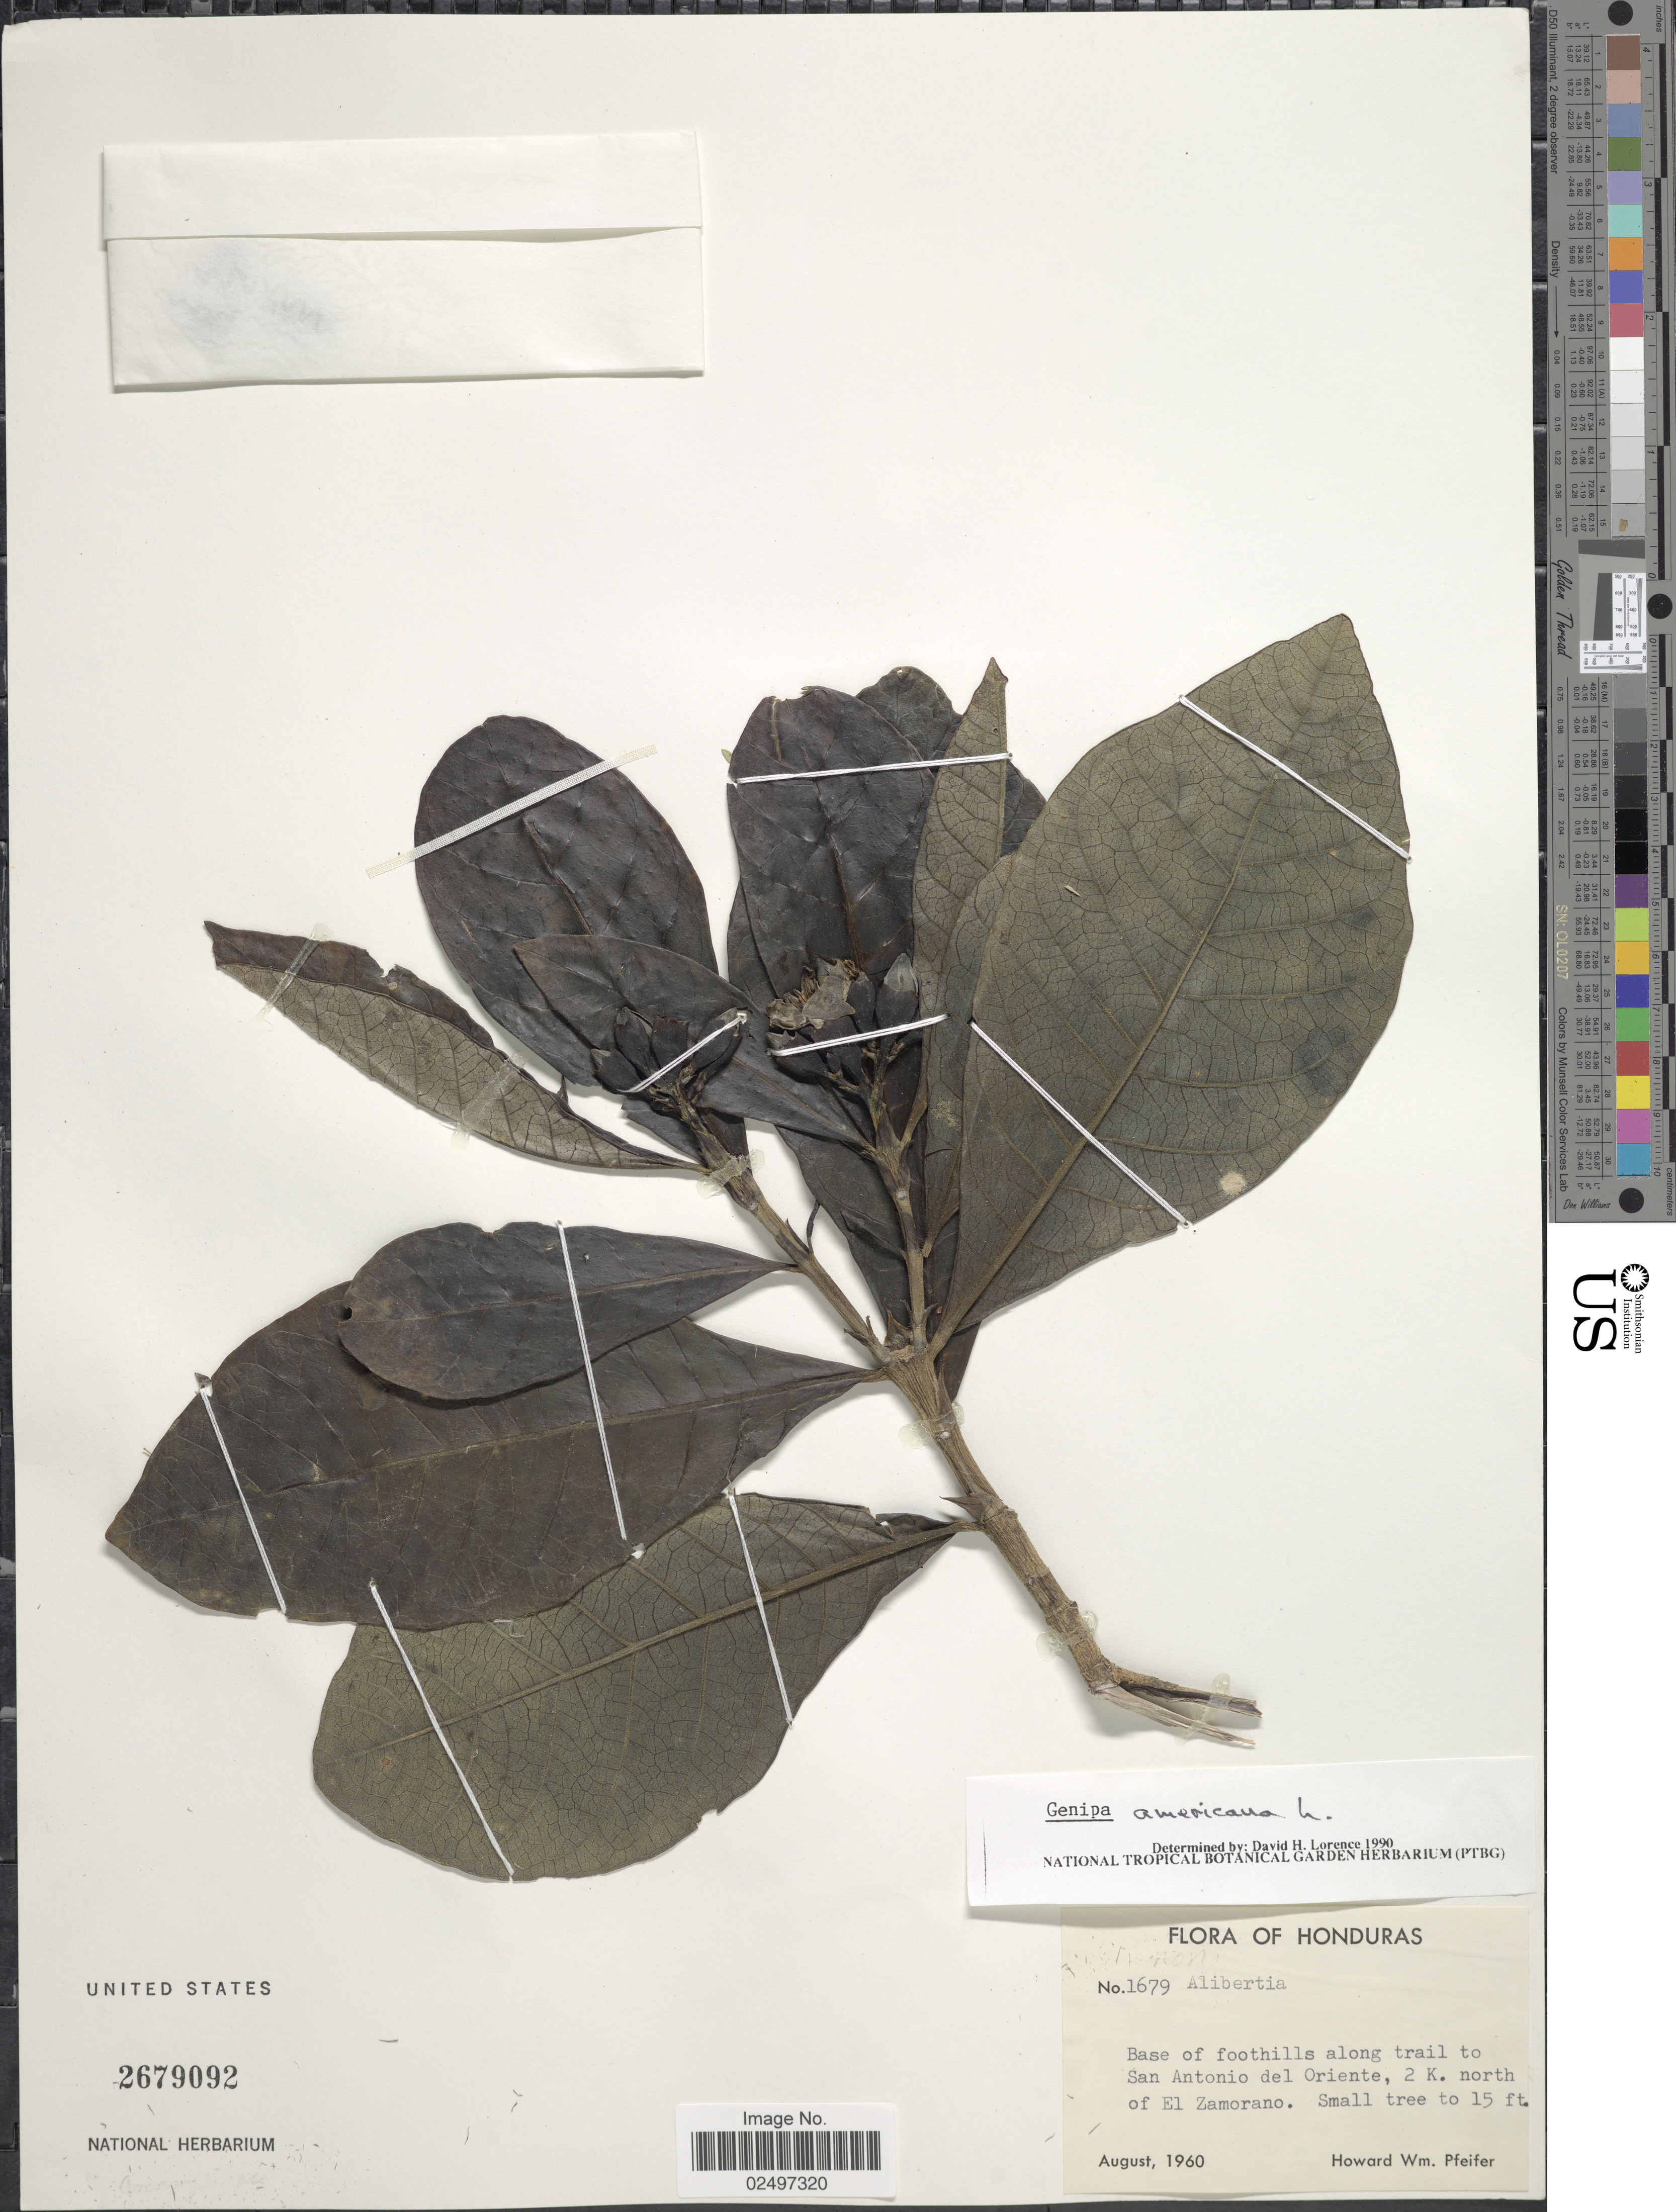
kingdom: Plantae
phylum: Tracheophyta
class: Magnoliopsida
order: Gentianales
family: Rubiaceae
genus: Genipa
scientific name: Genipa americana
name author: L.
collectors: H. W. Pfeifer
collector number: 1679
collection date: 1960-08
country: Honduras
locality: Base of foothills along trail to San Antonio del Oriente, 2 K. north of El Zamorano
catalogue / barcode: US 2679092